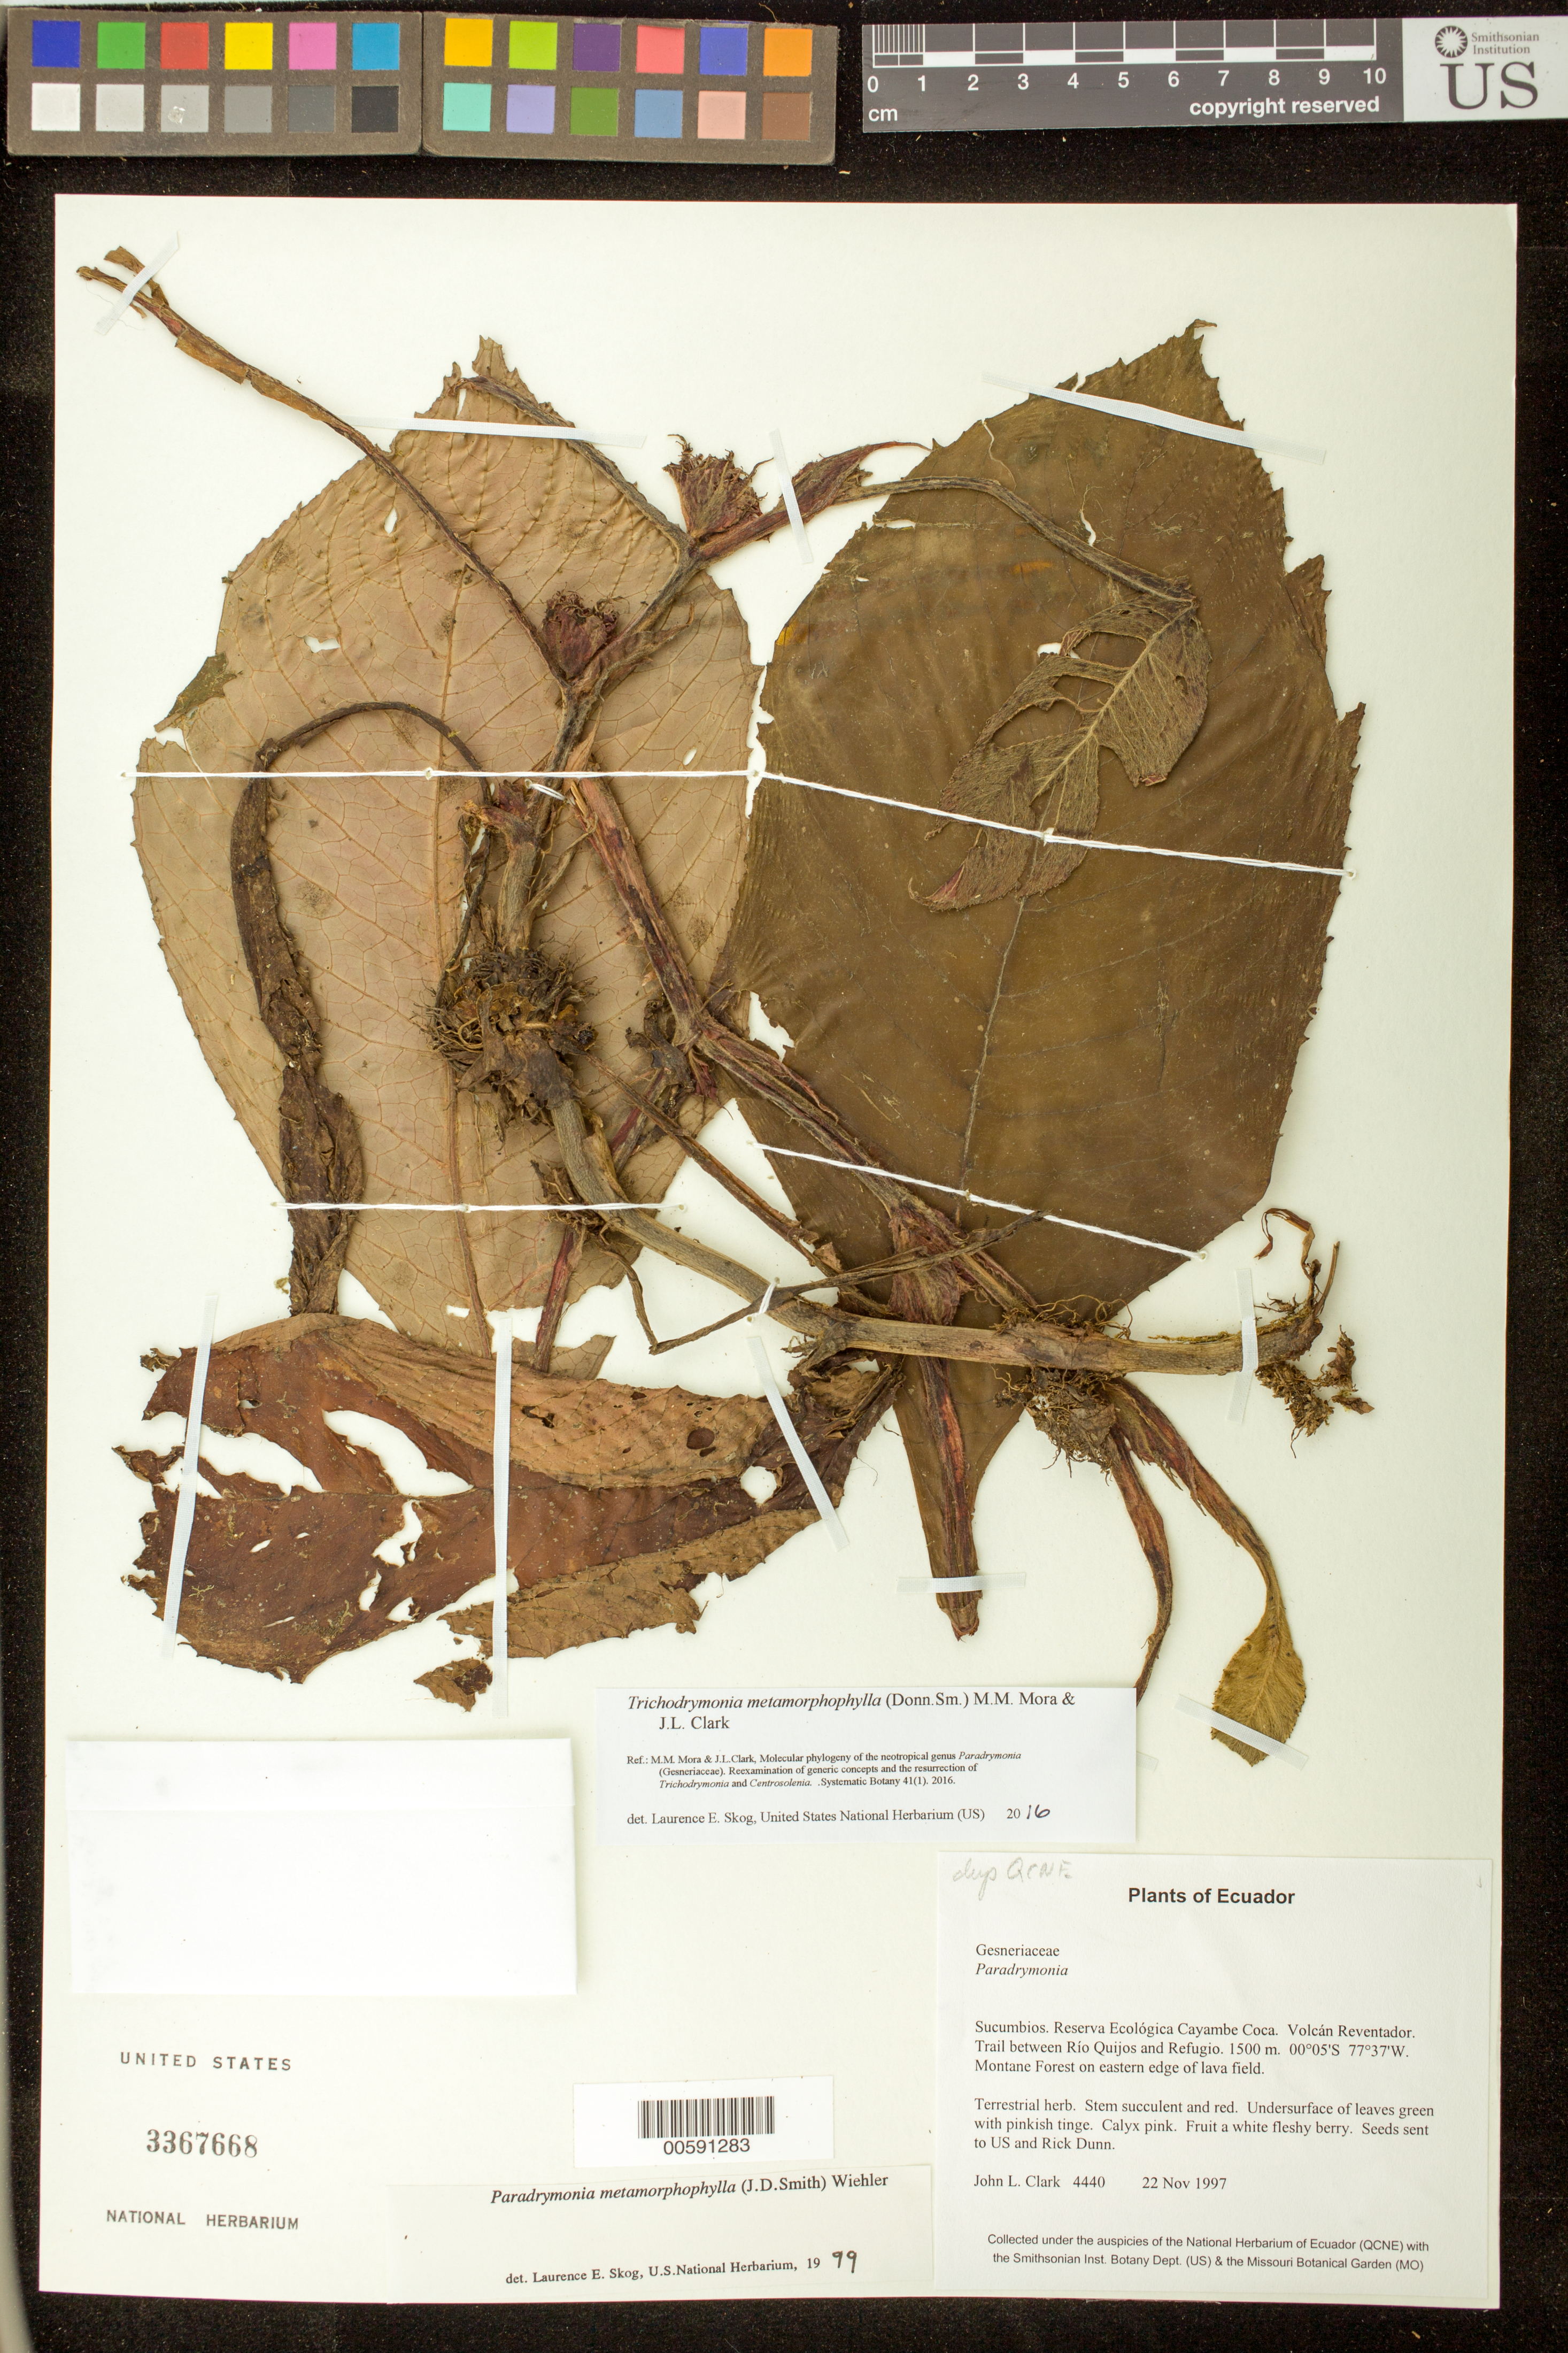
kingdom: Plantae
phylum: Tracheophyta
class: Magnoliopsida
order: Lamiales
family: Gesneriaceae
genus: Trichodrymonia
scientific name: Trichodrymonia metamorphophylla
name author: (Donn. Sm.) M.M. Mora & J.L. Clark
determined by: Skog, Laurence E.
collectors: J. L. Clark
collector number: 4440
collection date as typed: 22 Nov 1997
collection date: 1997-11-22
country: Ecuador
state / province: Sucumbíos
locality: Reserva Ecológica Cayambe Coca. Volcán Reventador. Trail between Río Quijos and Refugio.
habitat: Montane Forest on eastern edge of lava field.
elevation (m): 1500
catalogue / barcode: US 3367668